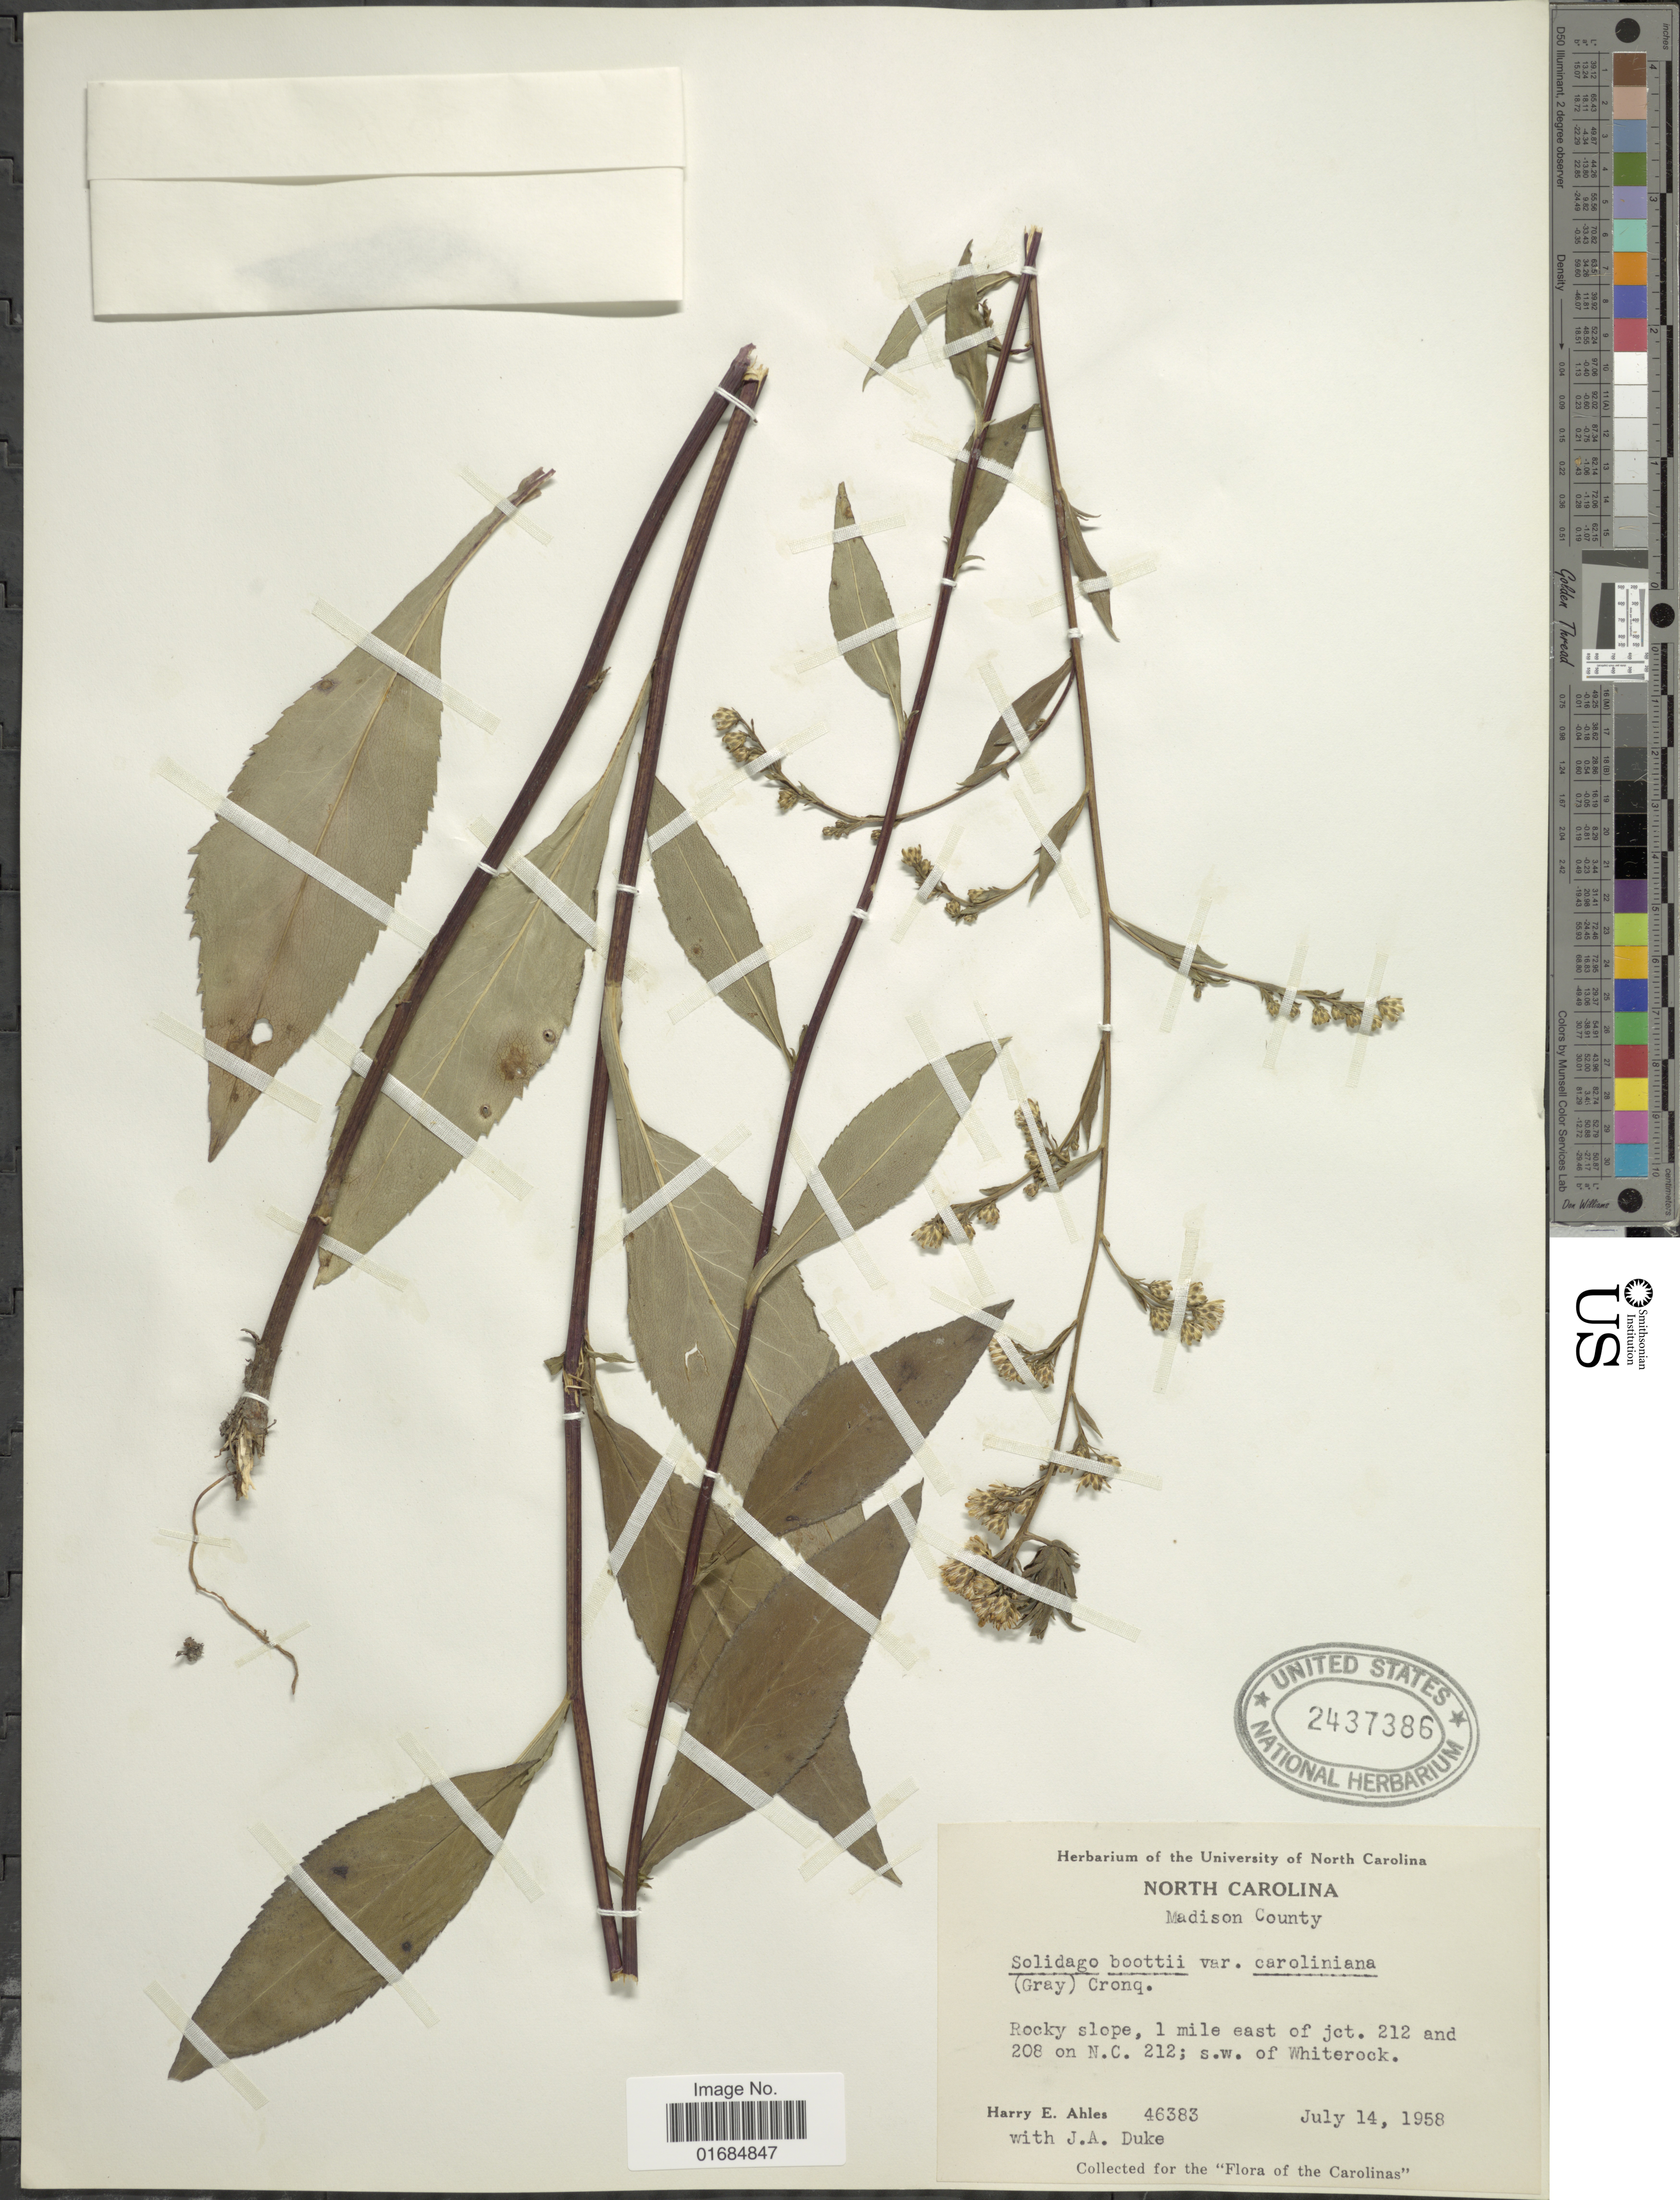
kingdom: Plantae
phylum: Tracheophyta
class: Magnoliopsida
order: Asterales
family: Asteraceae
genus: Solidago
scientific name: Solidago boottii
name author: Hook.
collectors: H. E. Ahles & J. A. Duke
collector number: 46383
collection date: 1958-07-14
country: United States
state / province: North Carolina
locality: Madison County, rocky slope, 1 mile east of Jct. 212 and 208 on N.C. 212 s.w of Whiterock.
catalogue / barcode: US 2437386